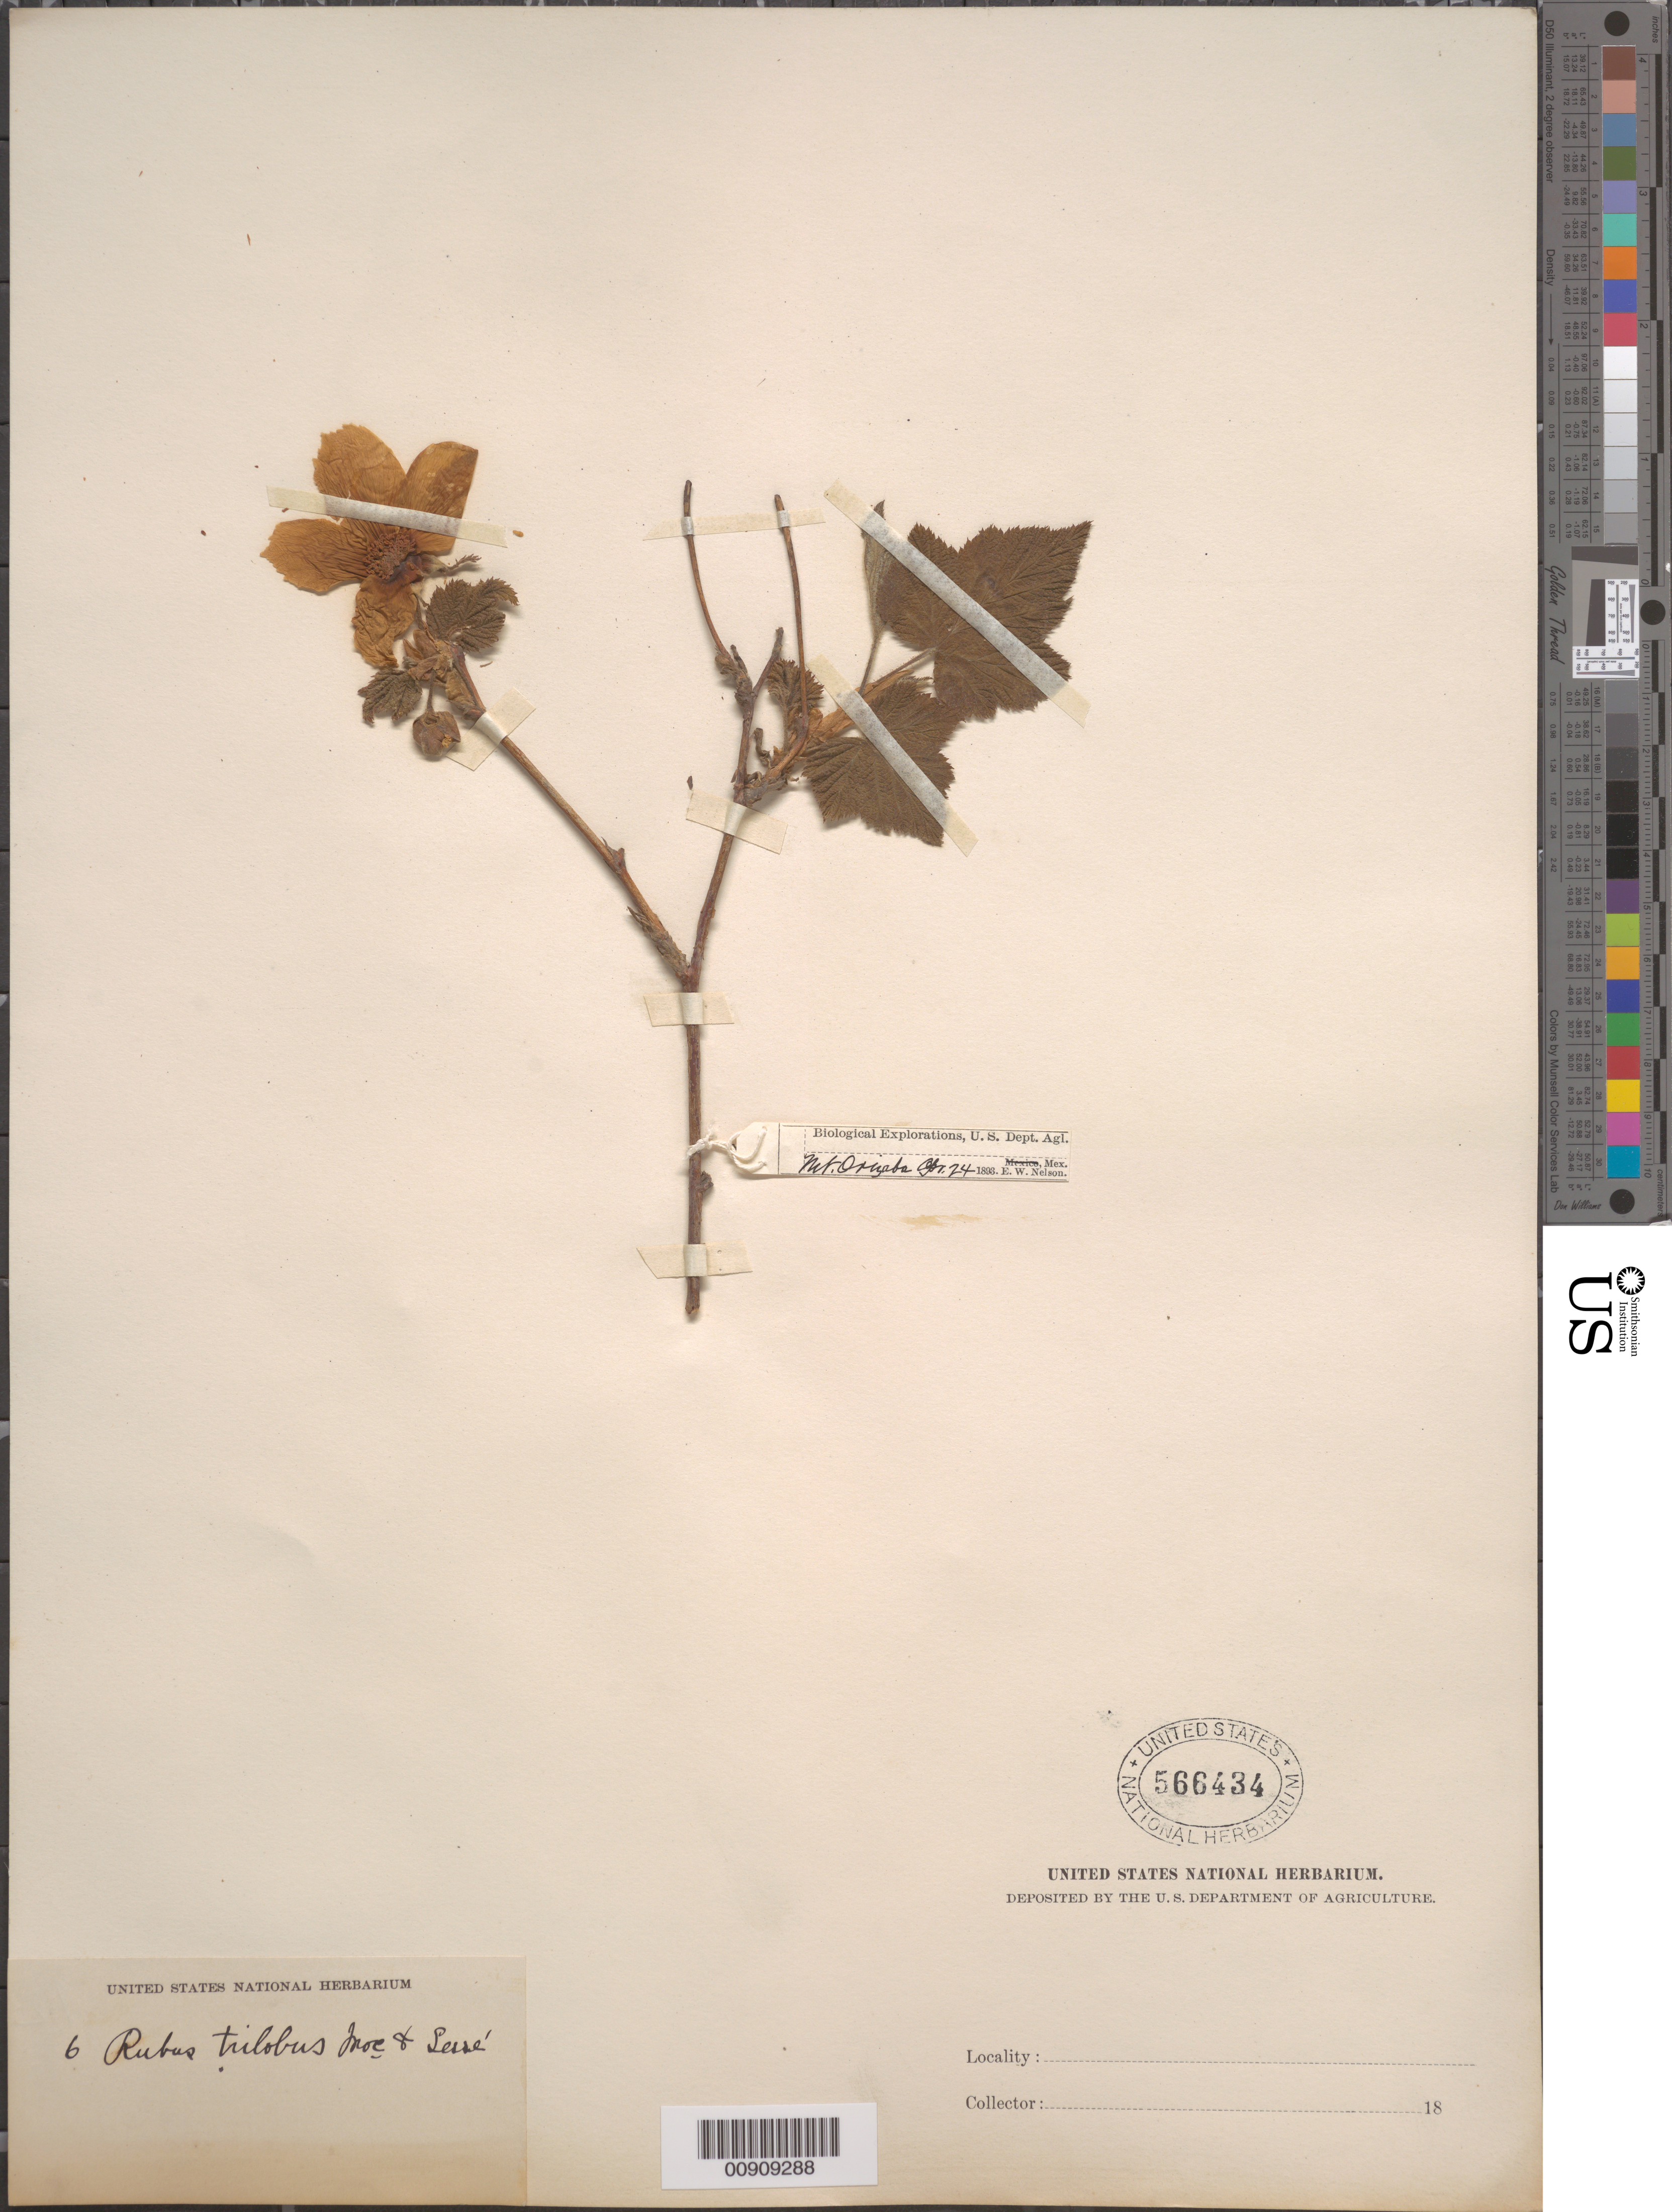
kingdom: Plantae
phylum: Tracheophyta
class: Magnoliopsida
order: Rosales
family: Rosaceae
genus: Rubus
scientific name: Rubus trilobus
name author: Moc. & Sessé ex Ser.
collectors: E. W. Nelson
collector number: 6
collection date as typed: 24 Apr 1893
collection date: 1893-04-24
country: Mexico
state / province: Veracruz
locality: Mt. Orizaba.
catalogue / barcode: US 566434